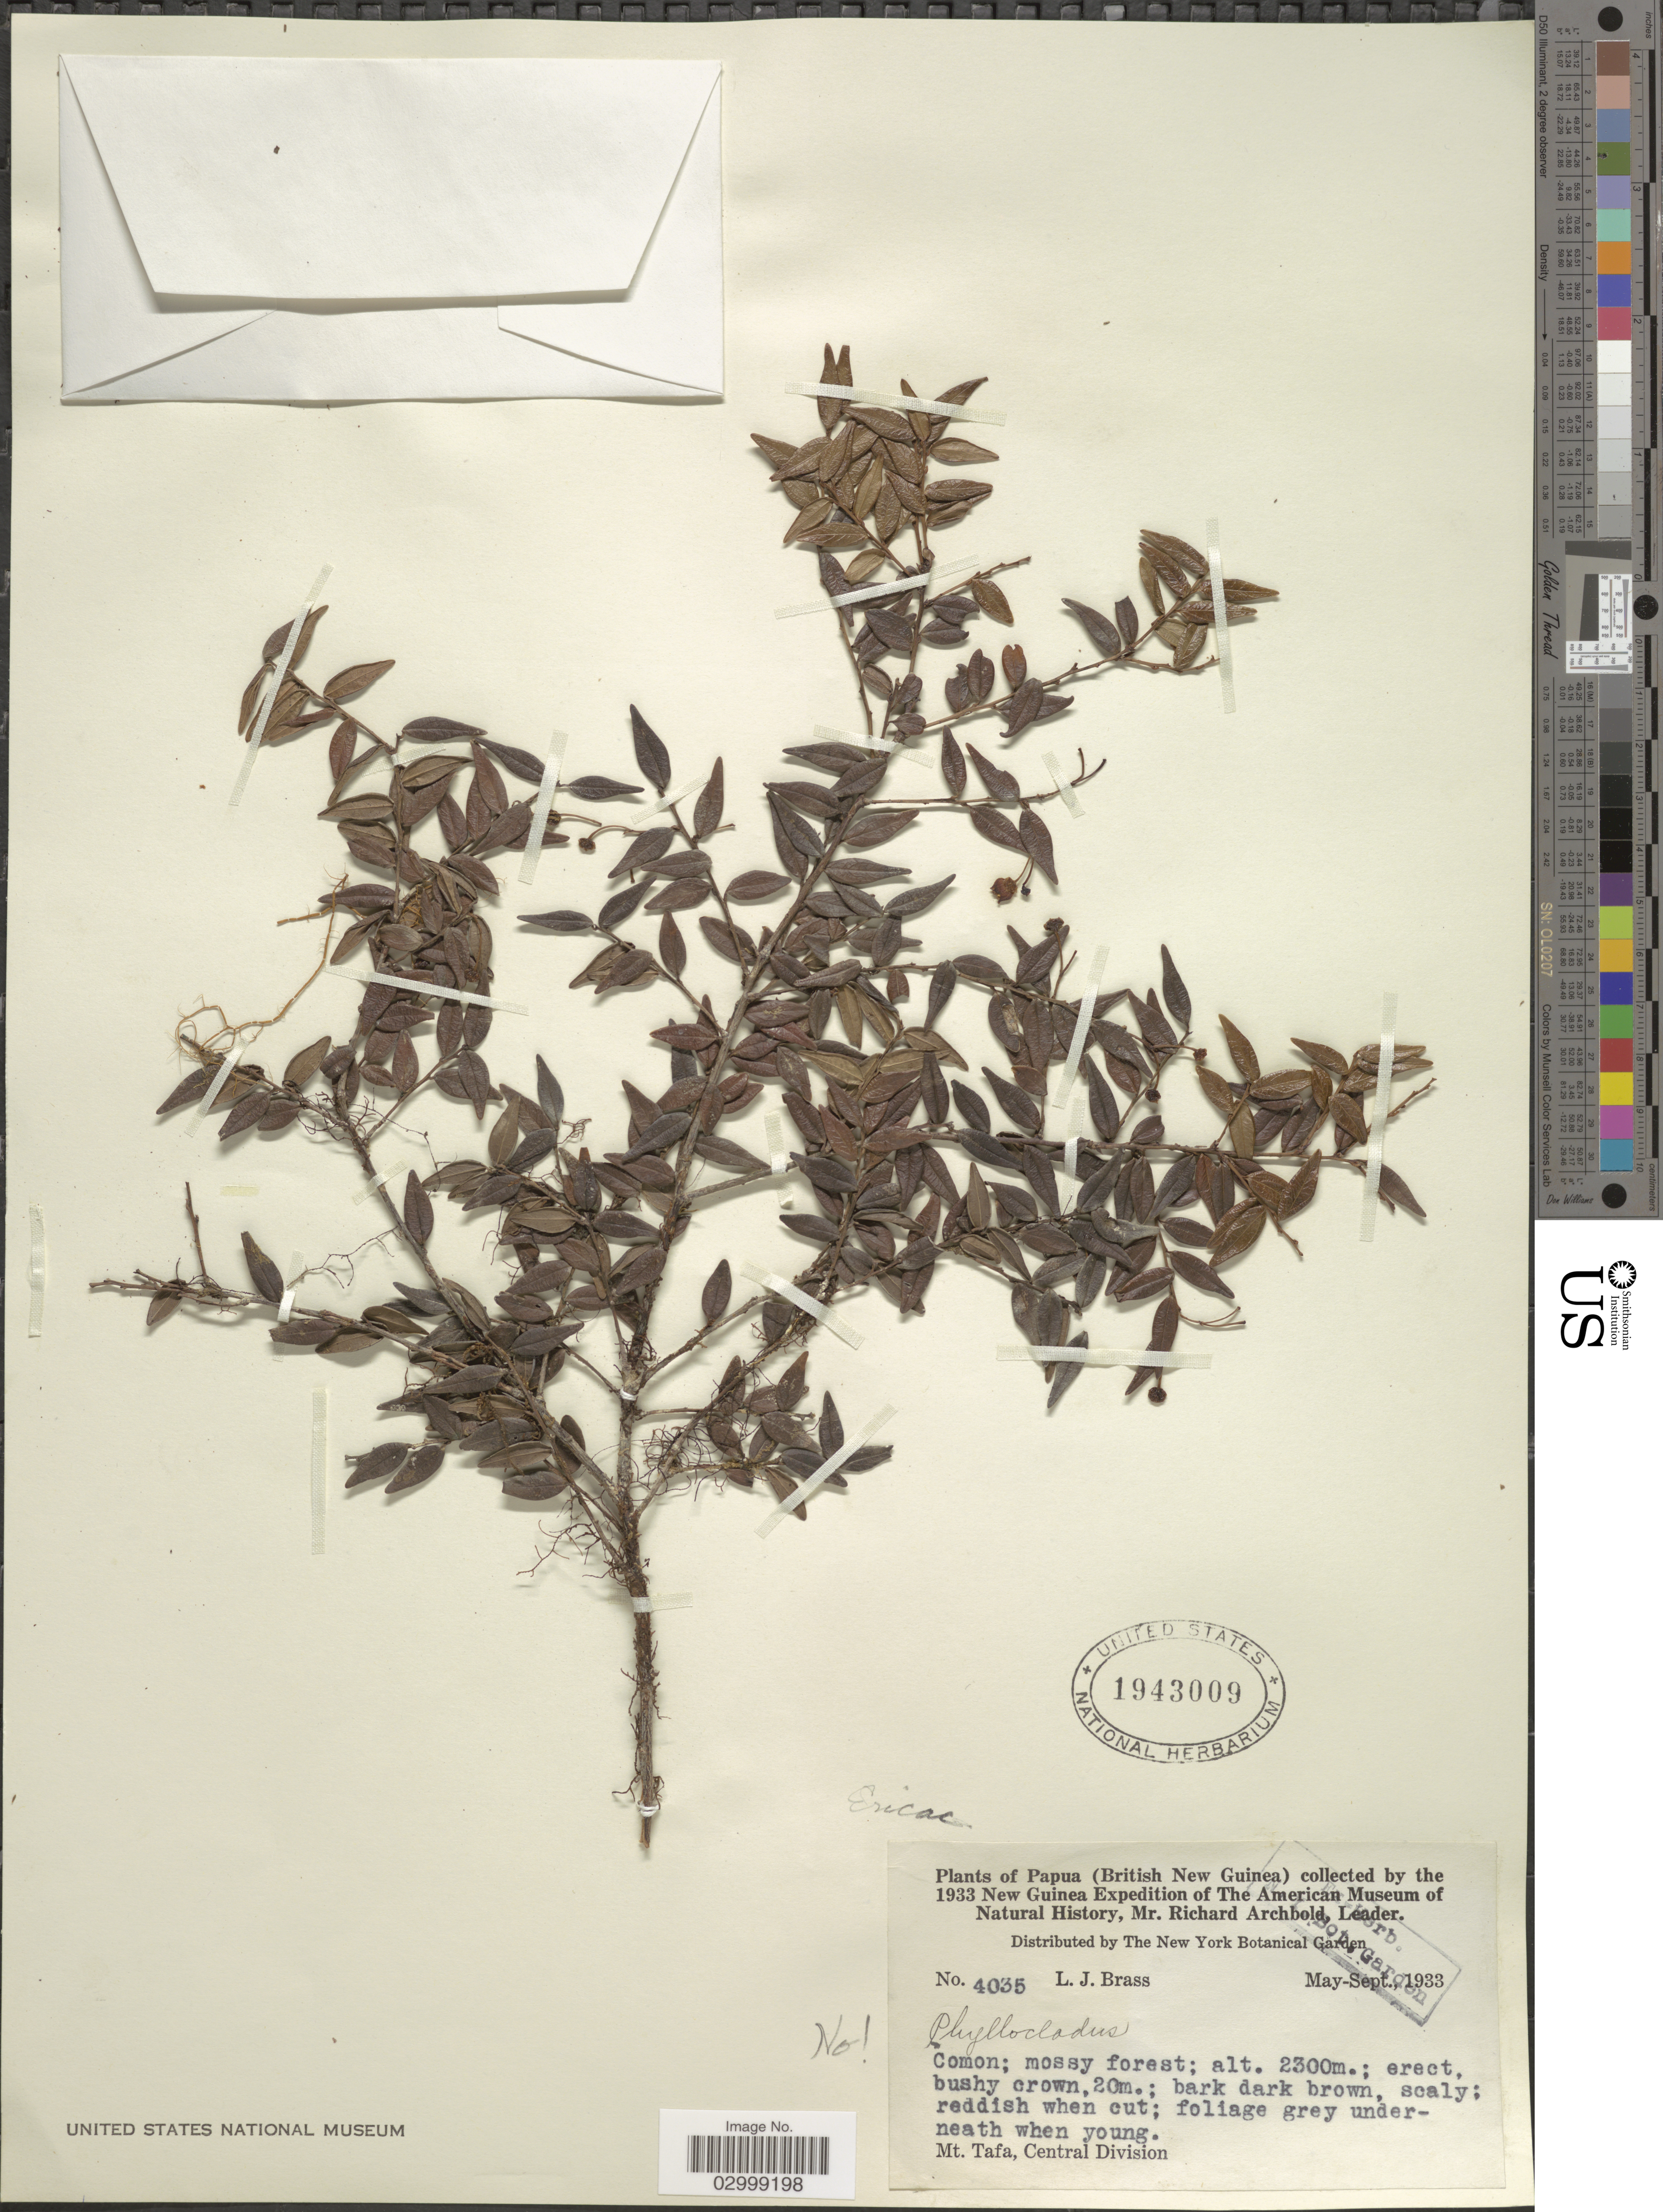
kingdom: Plantae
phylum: Tracheophyta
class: Magnoliopsida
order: Ericales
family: Ericaceae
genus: Vaccinium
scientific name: Vaccinium sp.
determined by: Tamayo, Maverick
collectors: L. J. Brass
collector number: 4035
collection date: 1933-05/1933-09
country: Papua New Guinea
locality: Papua (British New Guinea), Mt. Tafa, Central Division.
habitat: mossy forest.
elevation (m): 2300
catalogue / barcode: US 1943009